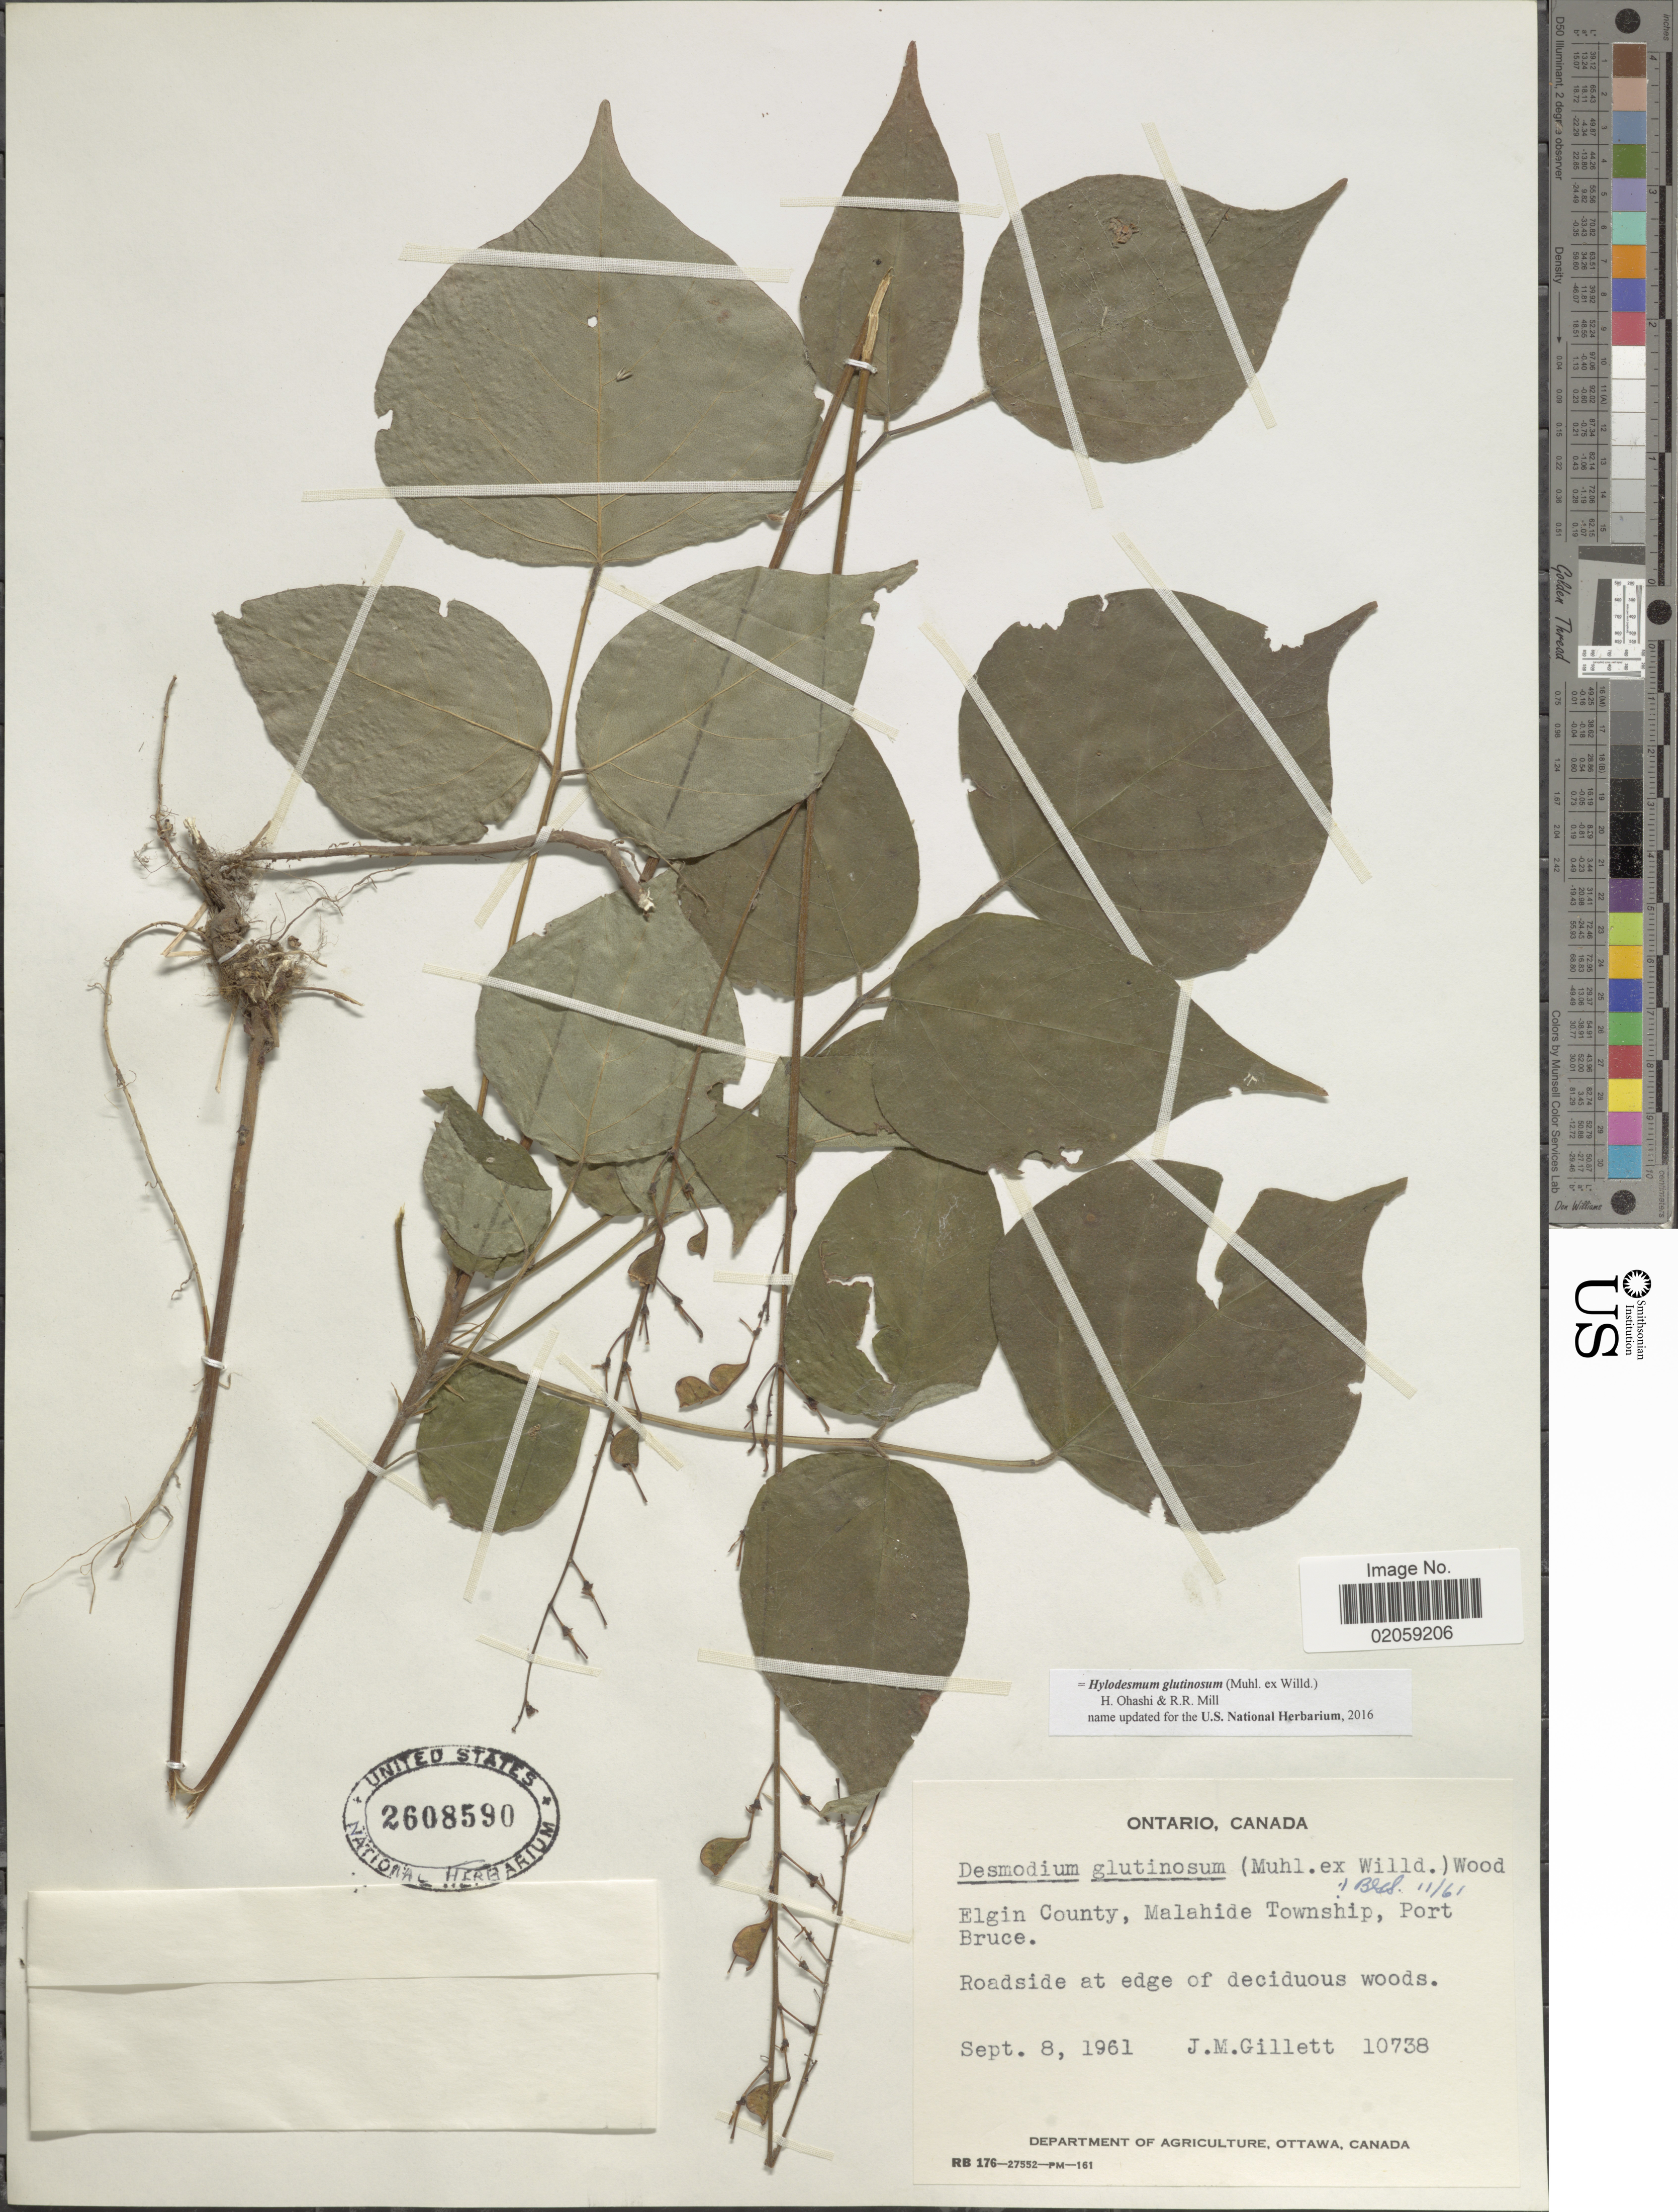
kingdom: Plantae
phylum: Tracheophyta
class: Magnoliopsida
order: Fabales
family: Fabaceae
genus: Hylodesmum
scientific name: Hylodesmum glutinosum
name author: (Muhl. ex Willd.) H. Ohashi & R.R. Mill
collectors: J. M. Gillett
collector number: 10738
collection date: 1961-09-08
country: Canada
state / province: Ontario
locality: Elgin County, Malahide Township, Port Bruce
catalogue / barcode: US 2608590